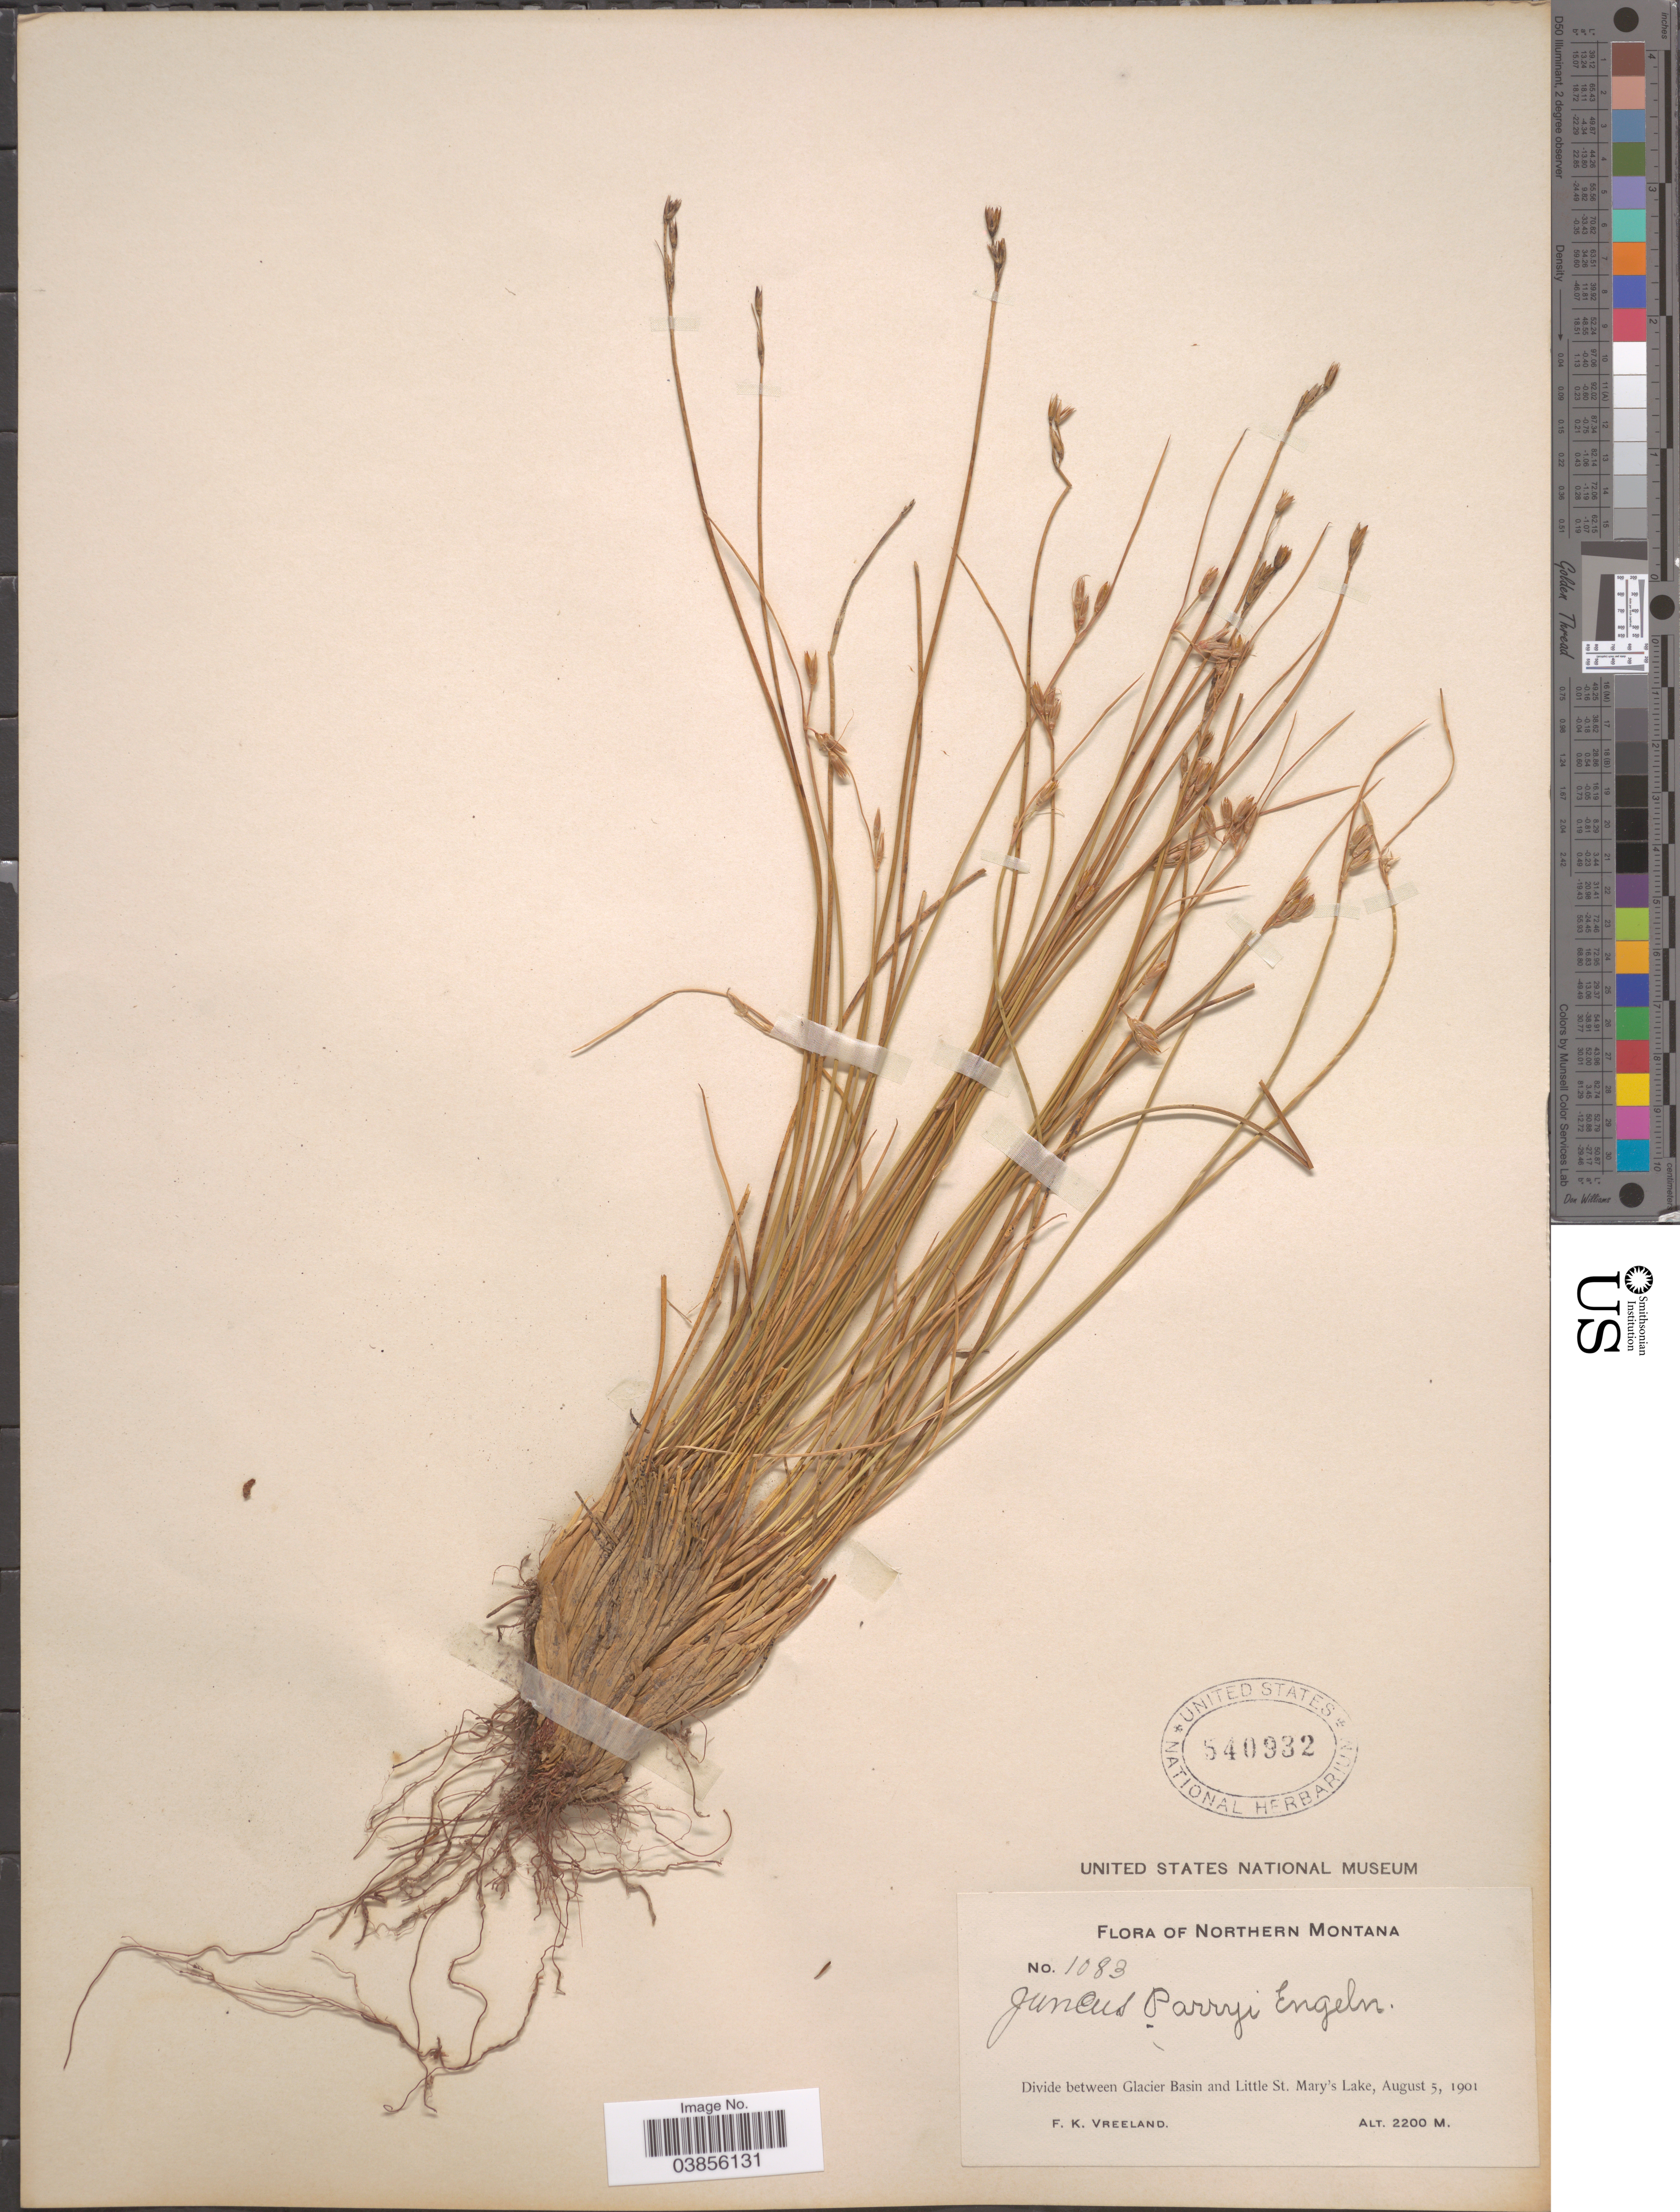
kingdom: Plantae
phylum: Tracheophyta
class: Liliopsida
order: Poales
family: Juncaceae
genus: Juncus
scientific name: Juncus parryi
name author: Engelm.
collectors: F. Vreeland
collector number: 1083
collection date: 1901-08-05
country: United States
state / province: Montana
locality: Northern Montana. Divide between Glacier Basin and Little St. Mary's Lake.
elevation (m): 2200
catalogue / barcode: US 540932